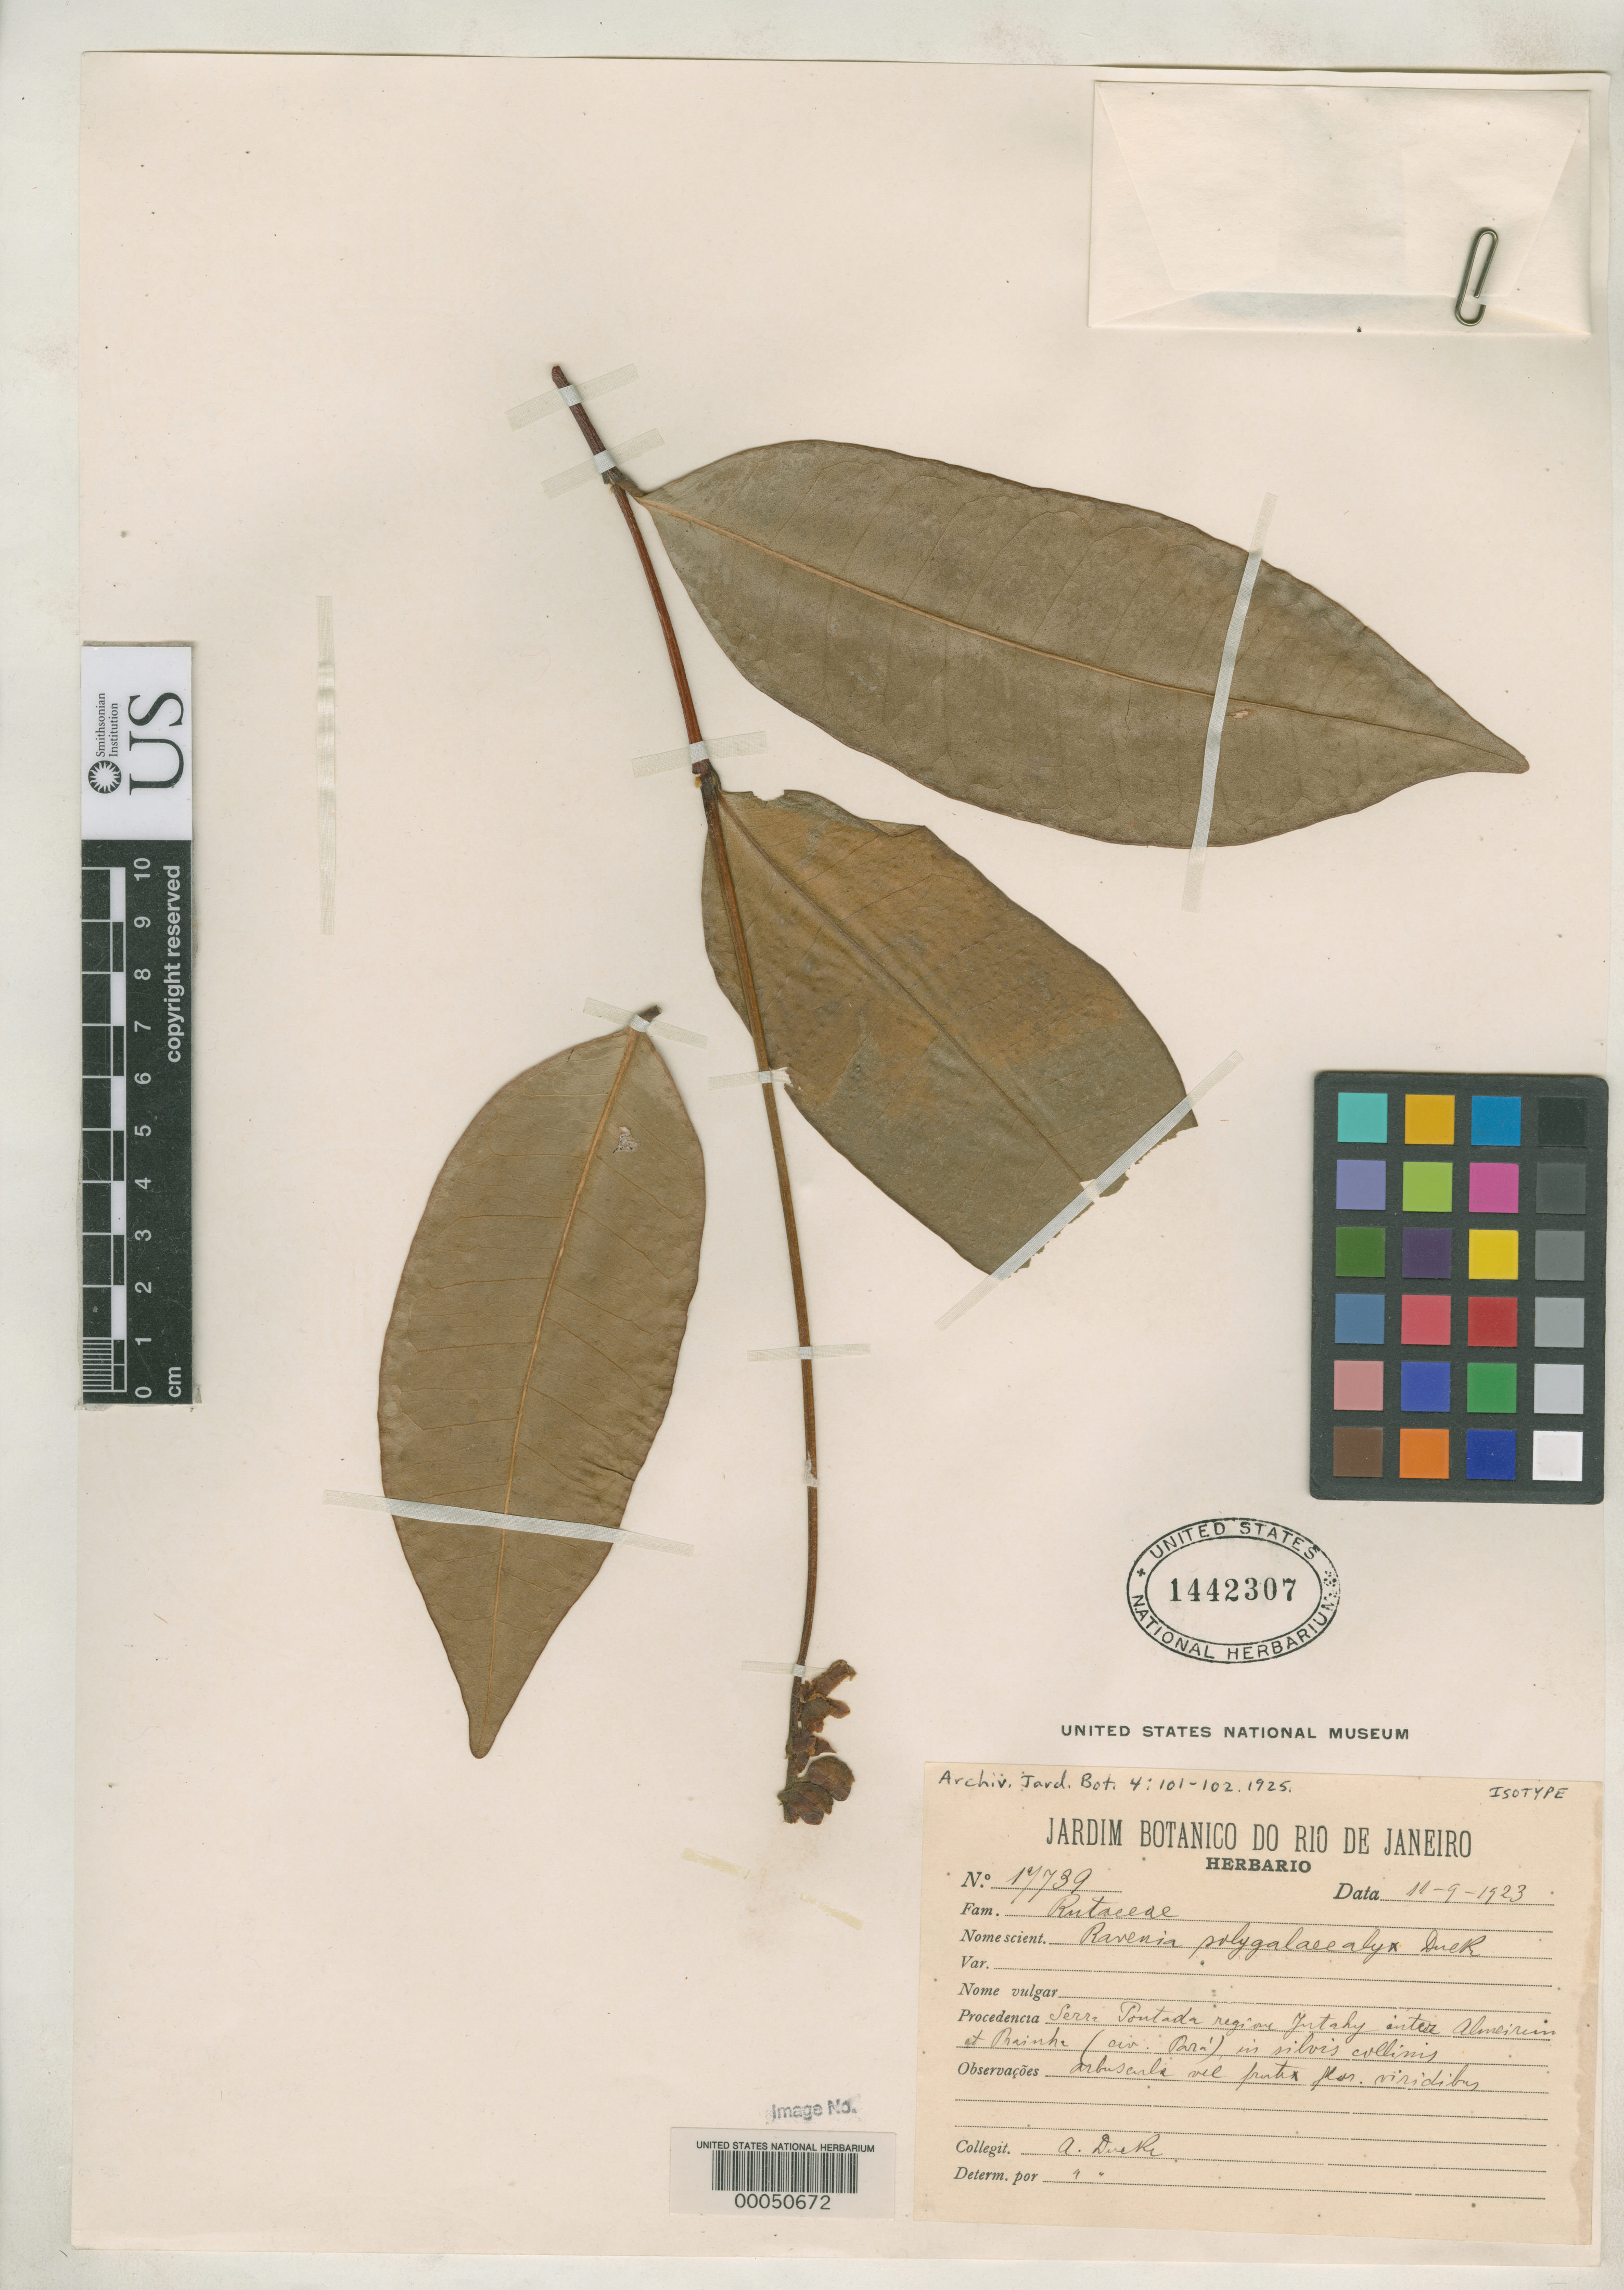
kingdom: Plantae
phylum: Tracheophyta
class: Magnoliopsida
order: Sapindales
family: Rutaceae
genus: Ravenia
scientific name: Ravenia polygalaecalyx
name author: Ducke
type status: Isotype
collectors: A. Ducke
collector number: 17739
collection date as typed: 11 Sep 1923 or 09 Nov 1923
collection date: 1923-09-11 or 1923-11-09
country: Brazil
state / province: Rio de Janeiro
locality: Serre ponta da region Yutahy between Almeirim at Bainche (civ. Para).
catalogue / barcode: US 1442307